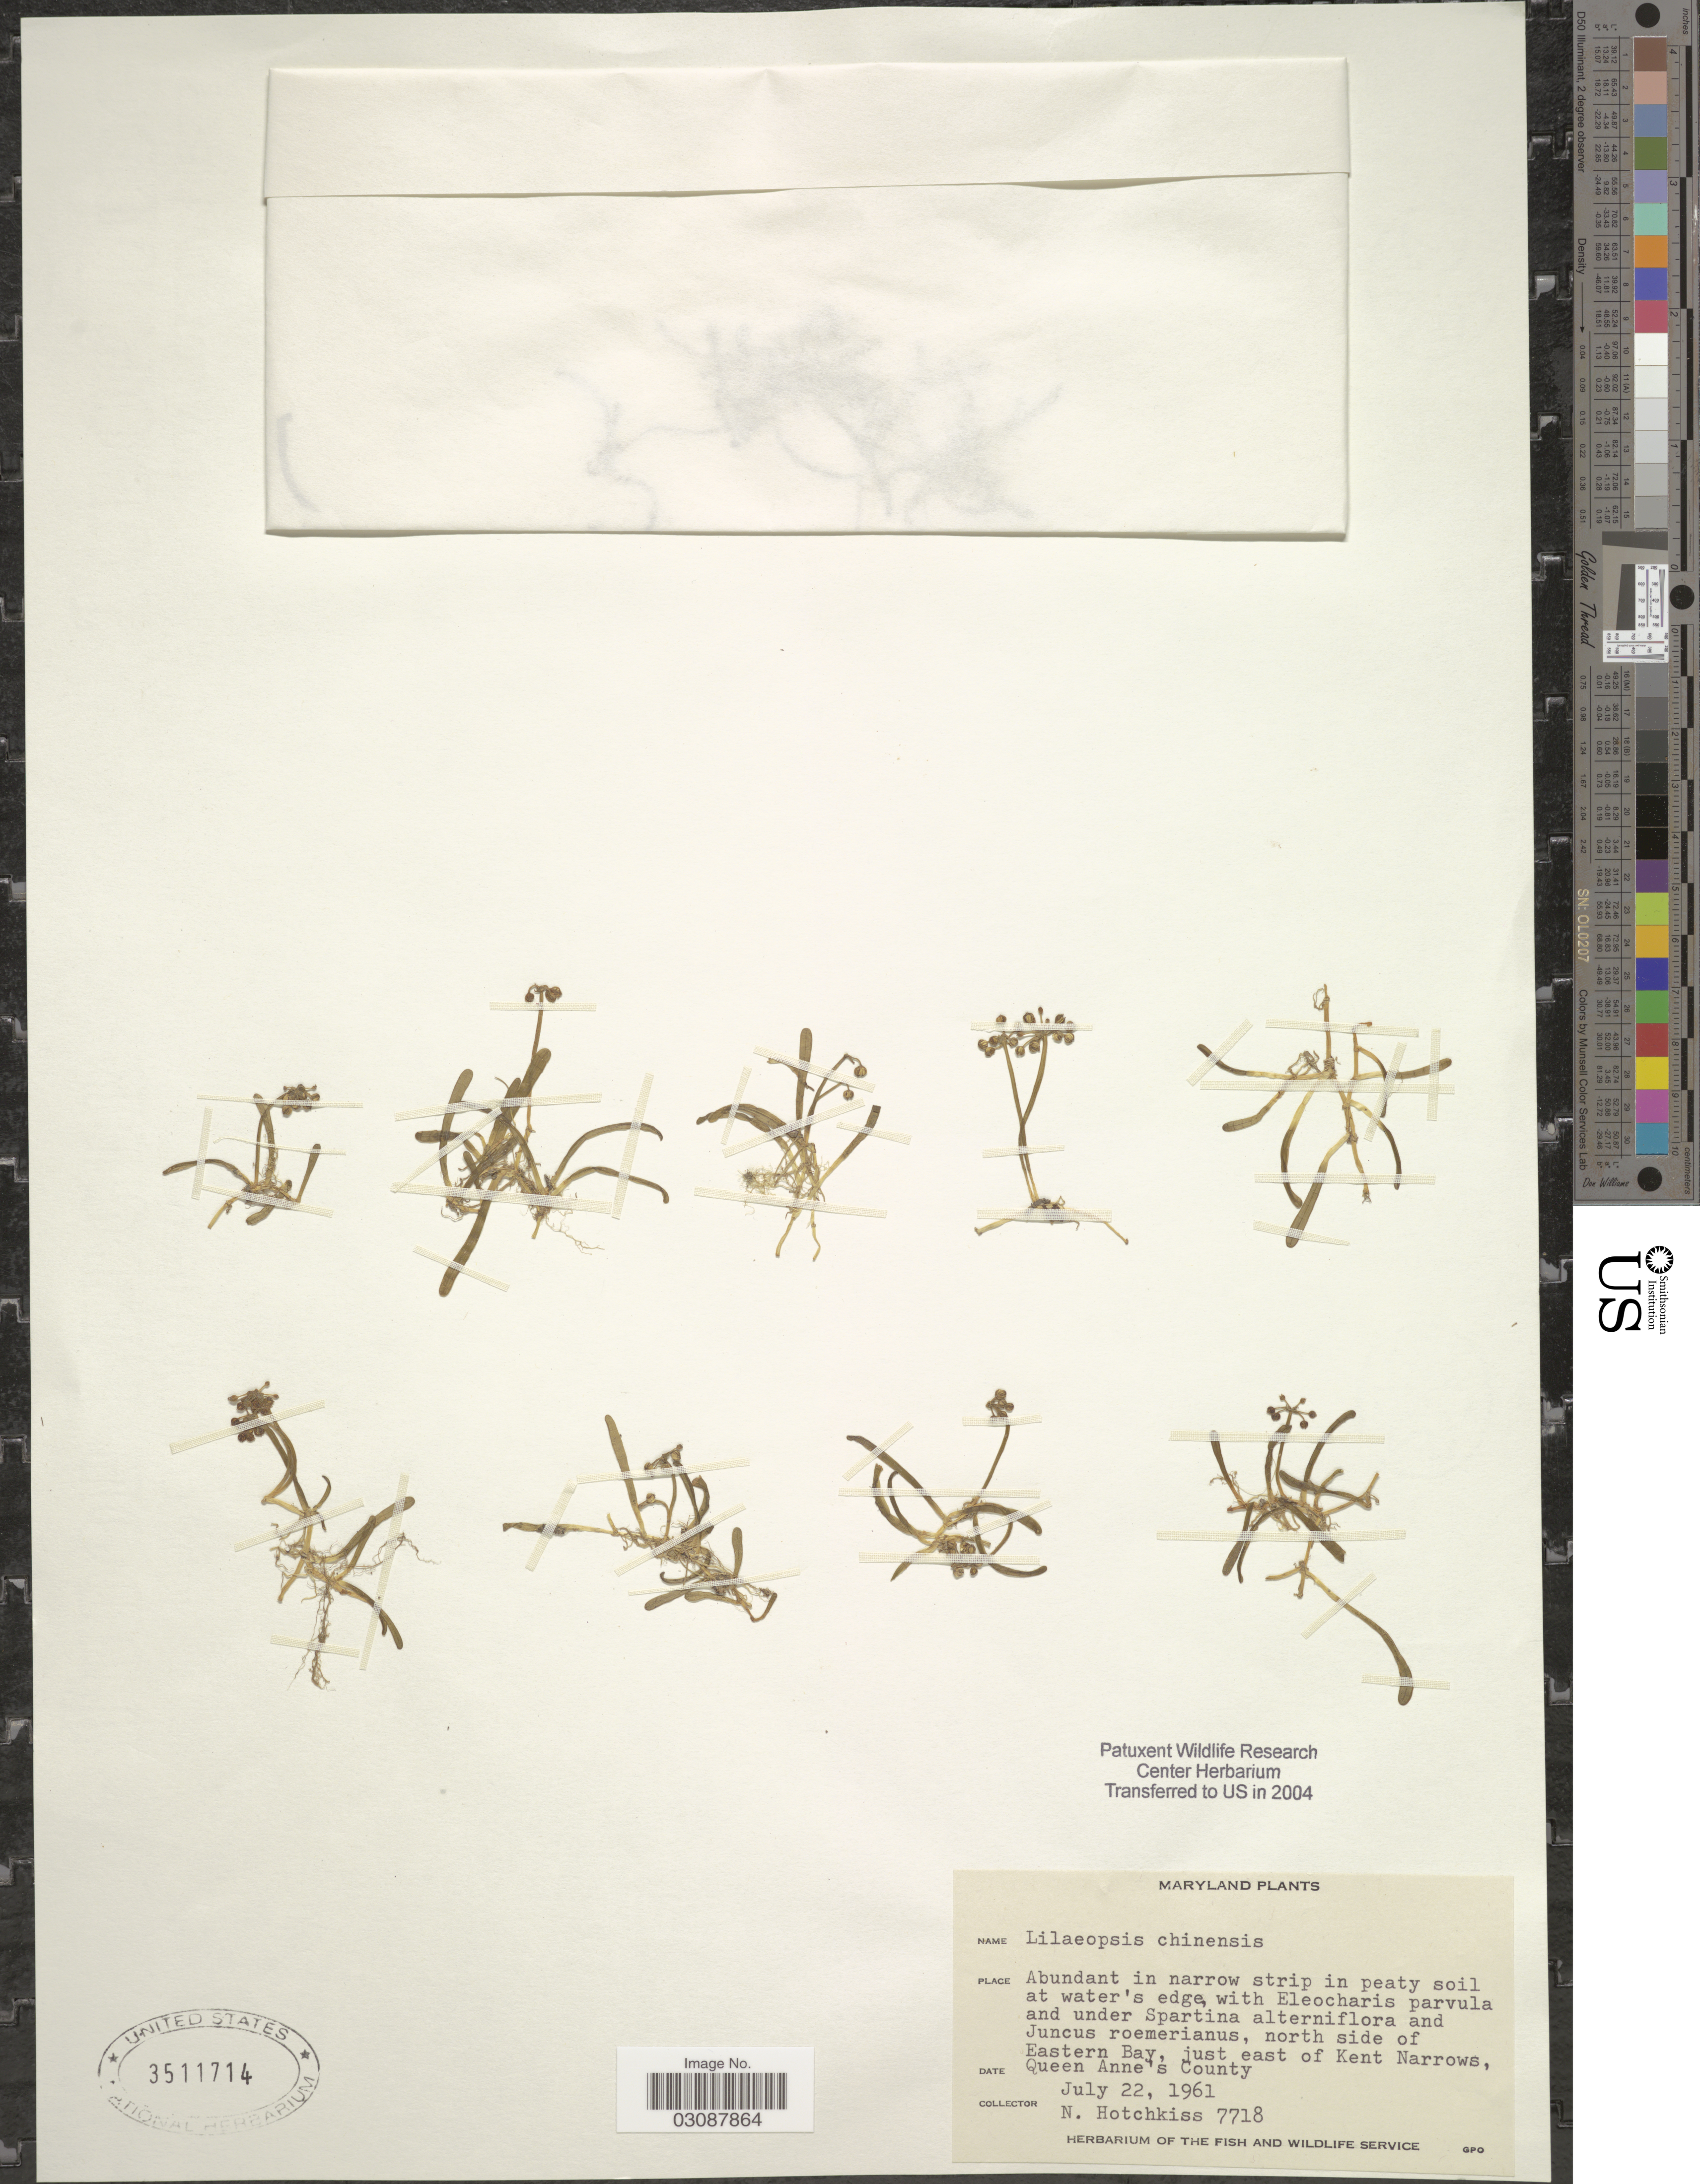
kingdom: Plantae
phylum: Tracheophyta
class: Magnoliopsida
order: Apiales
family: Apiaceae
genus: Lilaeopsis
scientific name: Lilaeopsis chinensis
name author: (L.) Kuntze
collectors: N. Hotchkiss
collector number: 7718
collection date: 1961-07-22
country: United States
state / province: Maryland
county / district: Queen Anne's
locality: North side of Eastern Bay, just east of Kent Narrows, Queen Anne's County.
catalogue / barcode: US 3511714